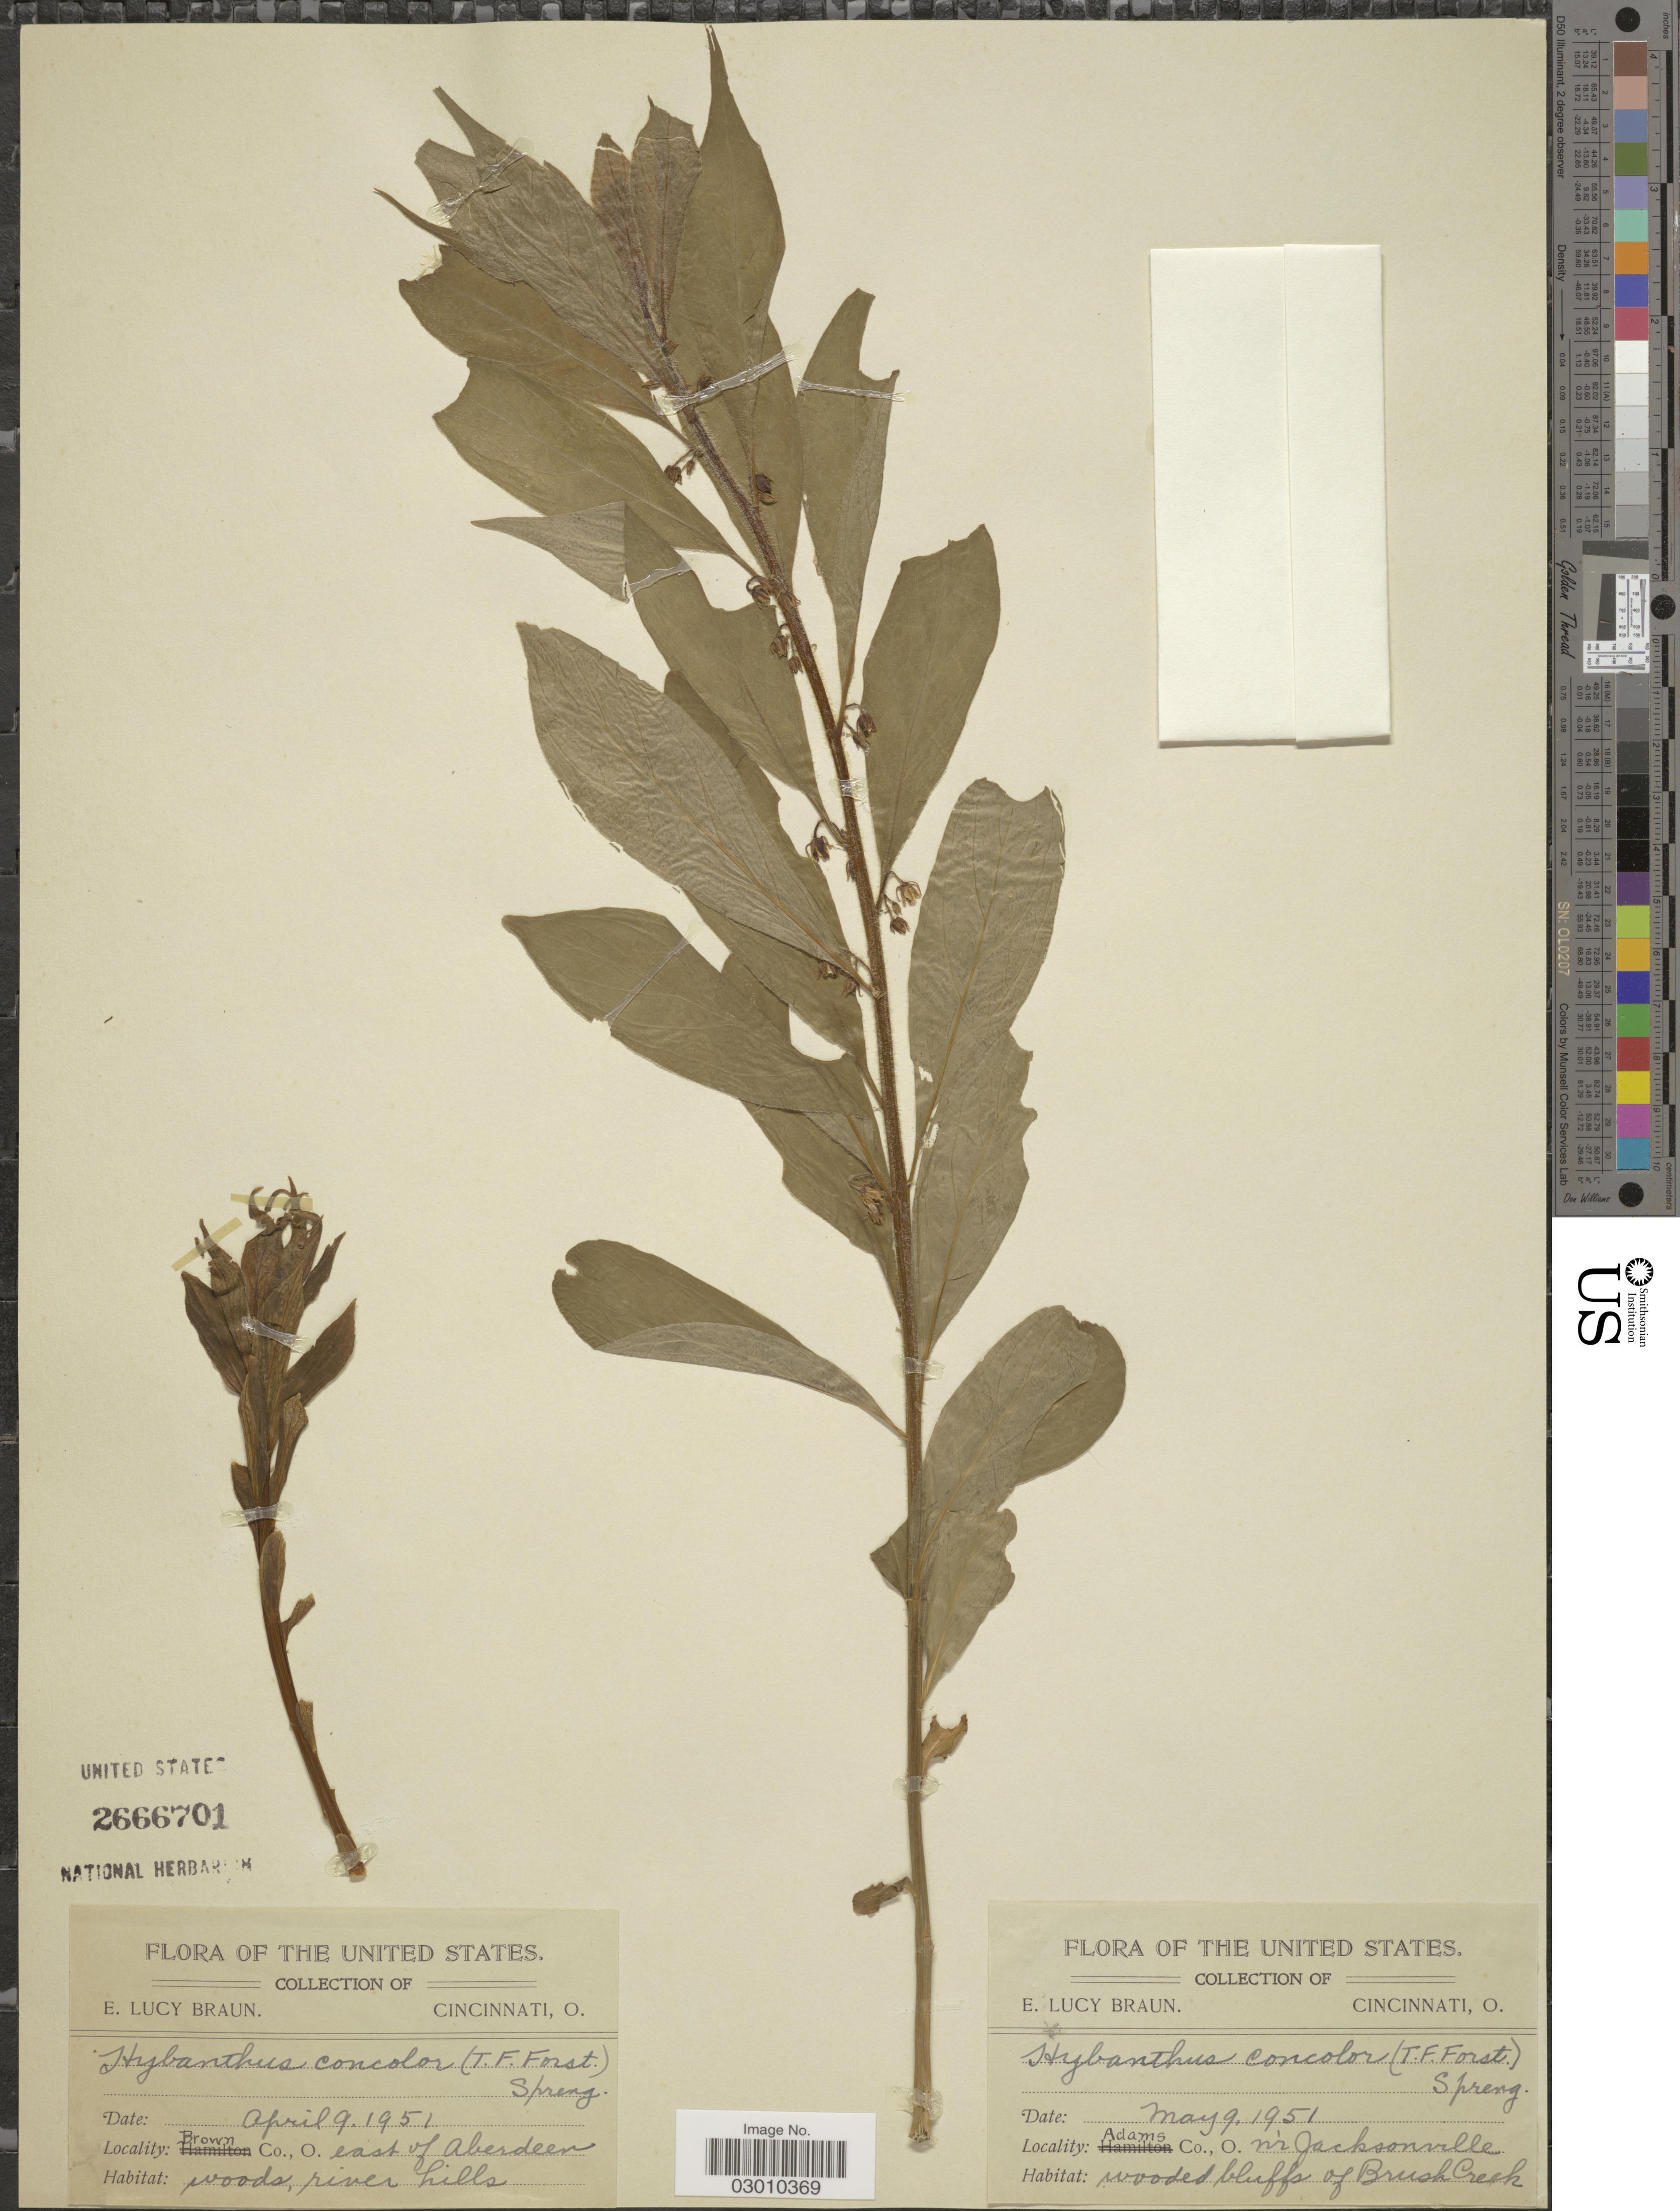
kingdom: Plantae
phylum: Tracheophyta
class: Magnoliopsida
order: Malpighiales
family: Violaceae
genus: Cubelium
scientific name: Cubelium concolor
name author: (T.F. Forst.) Raf. ex Britton & A. Br.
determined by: Strong, Mark T., (BOT), Smithsonian Institution - National Museum of Natural History (UNITED STATES)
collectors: E. L. Braun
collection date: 1951-04-09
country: United States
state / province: Ohio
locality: Brown Co., east of Aberdeen.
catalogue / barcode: US 2666701